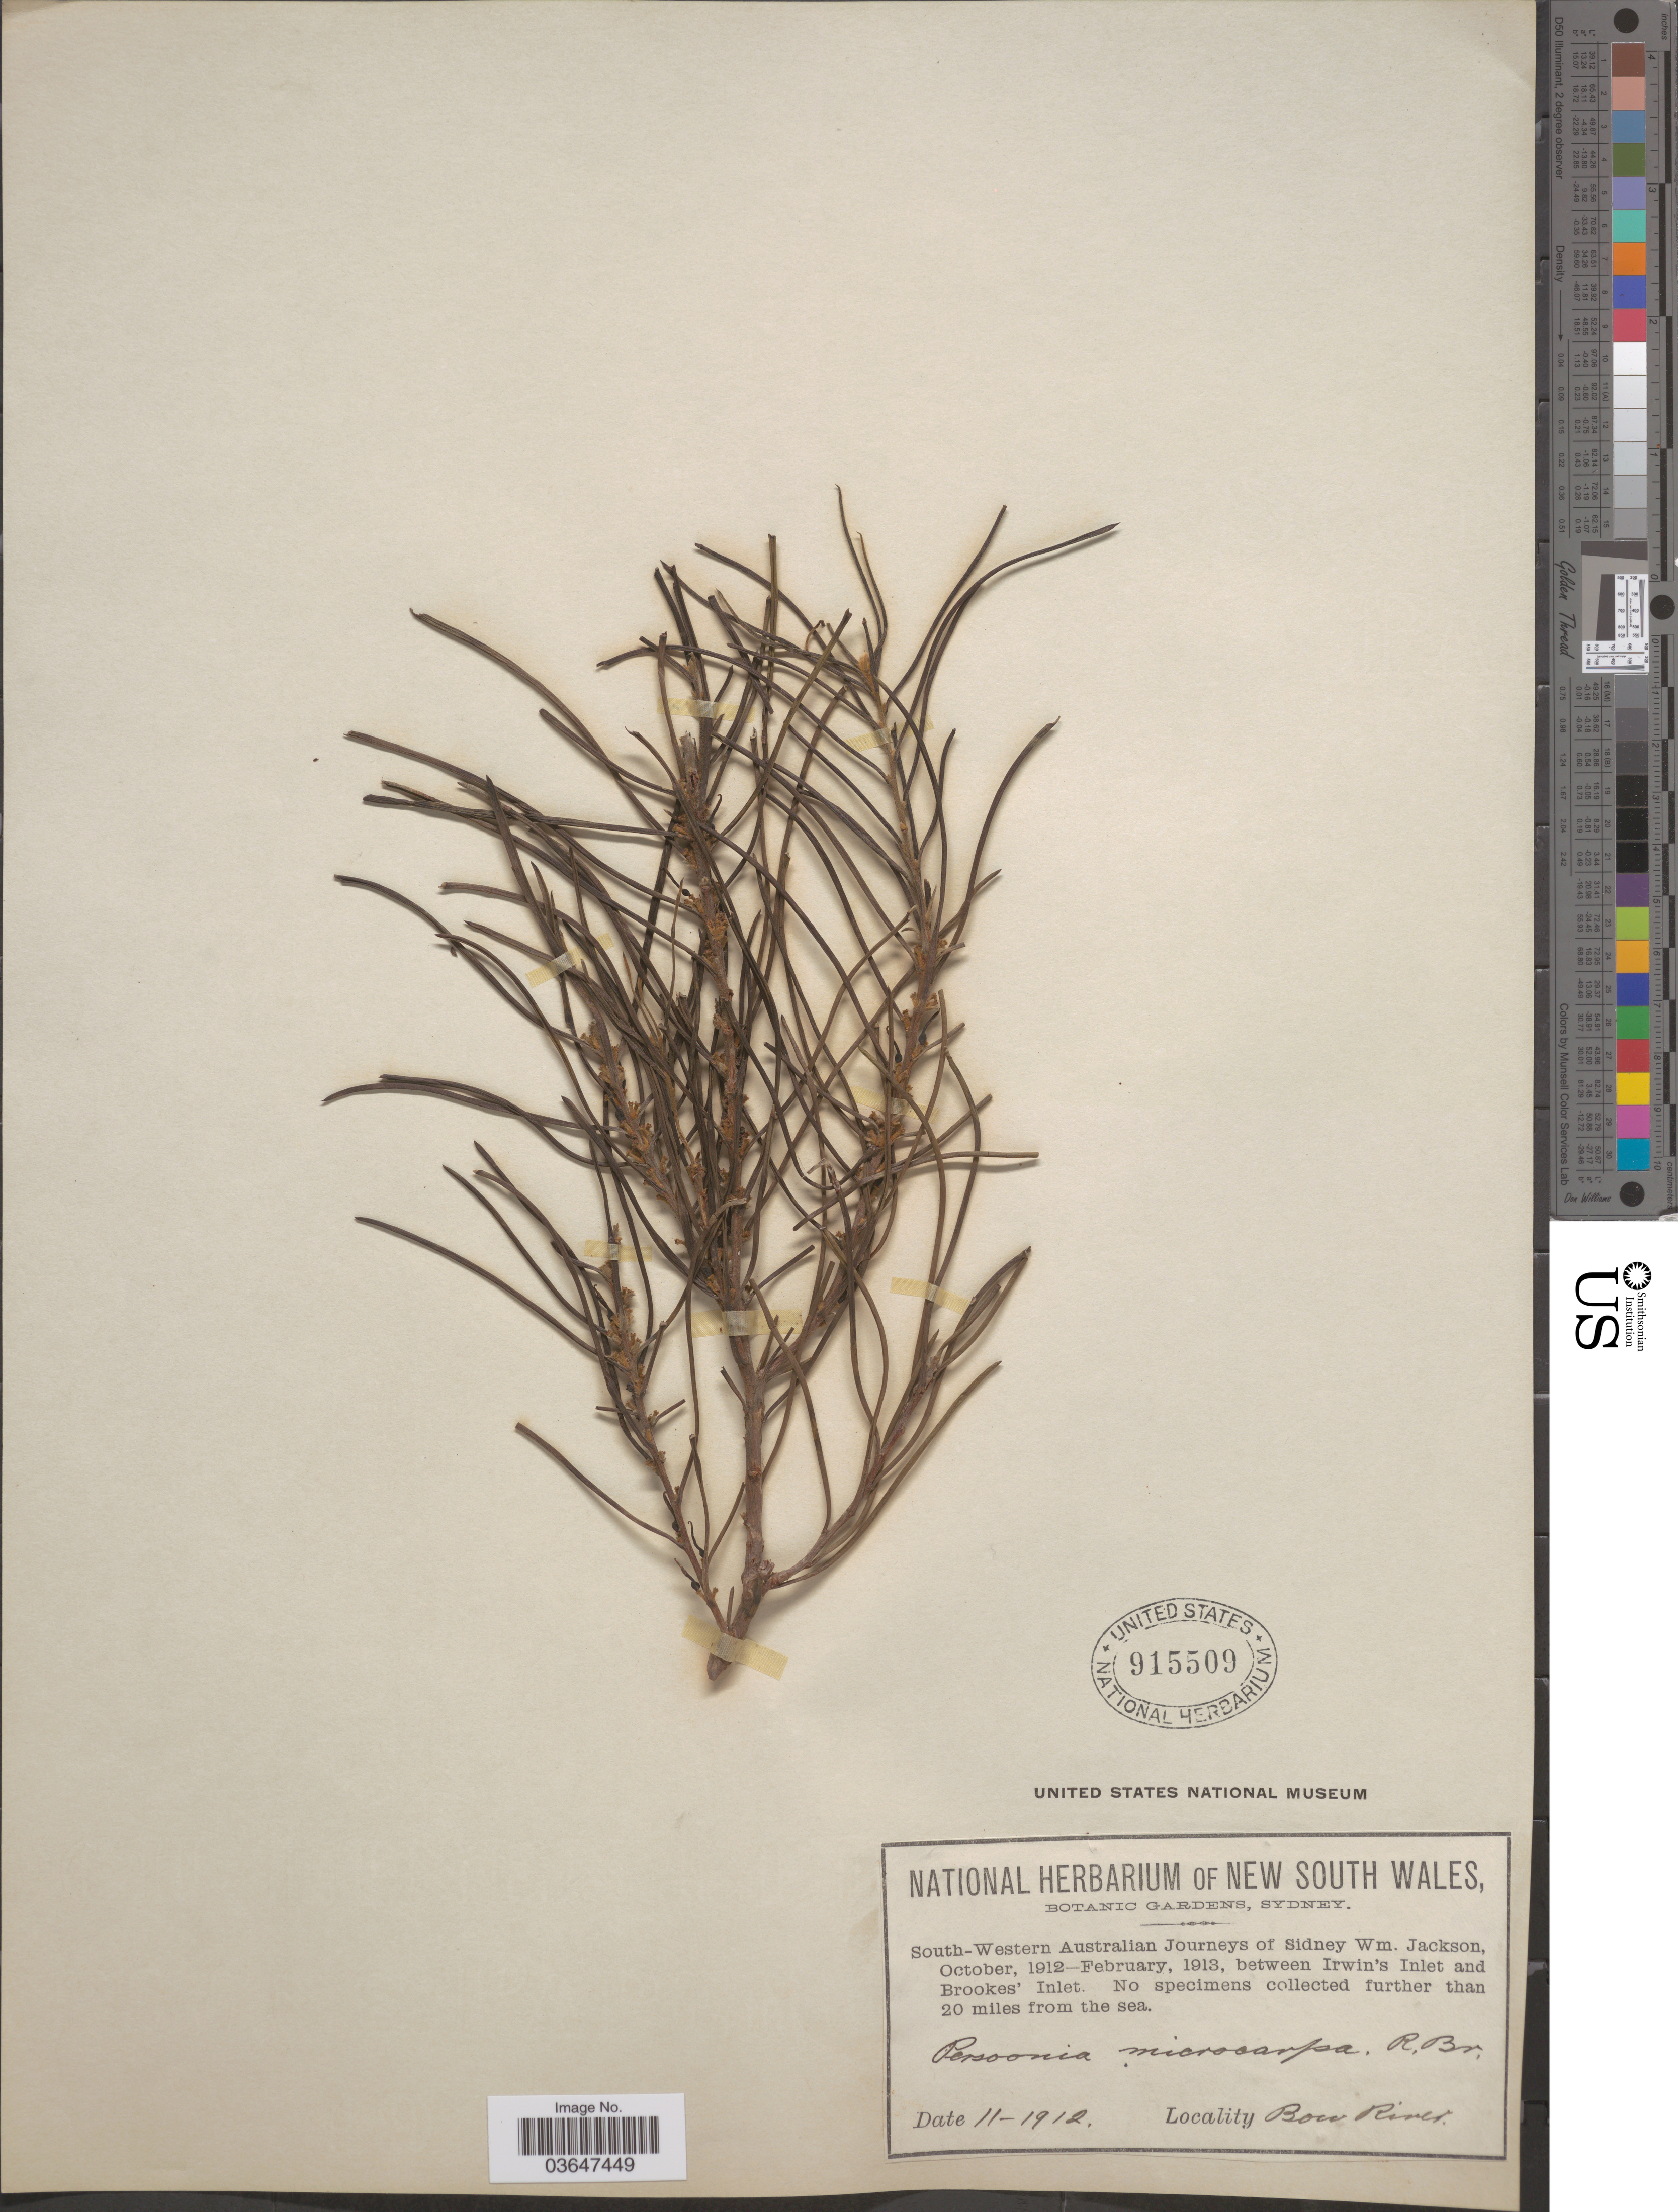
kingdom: Plantae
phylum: Tracheophyta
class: Magnoliopsida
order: Proteales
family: Proteaceae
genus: Persoonia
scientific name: Persoonia microcarpa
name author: R. Br.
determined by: Strong, Mark T., (BOT), Smithsonian Institution - National Museum of Natural History (UNITED STATES)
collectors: Jackson, S. W.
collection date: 1912-11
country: Australia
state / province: Western Australia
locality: South-Western Australian. Between Irwins's Inlet and Brookes' Inlet. Further than 20 miles from the sea. Bow River.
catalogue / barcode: US 915509